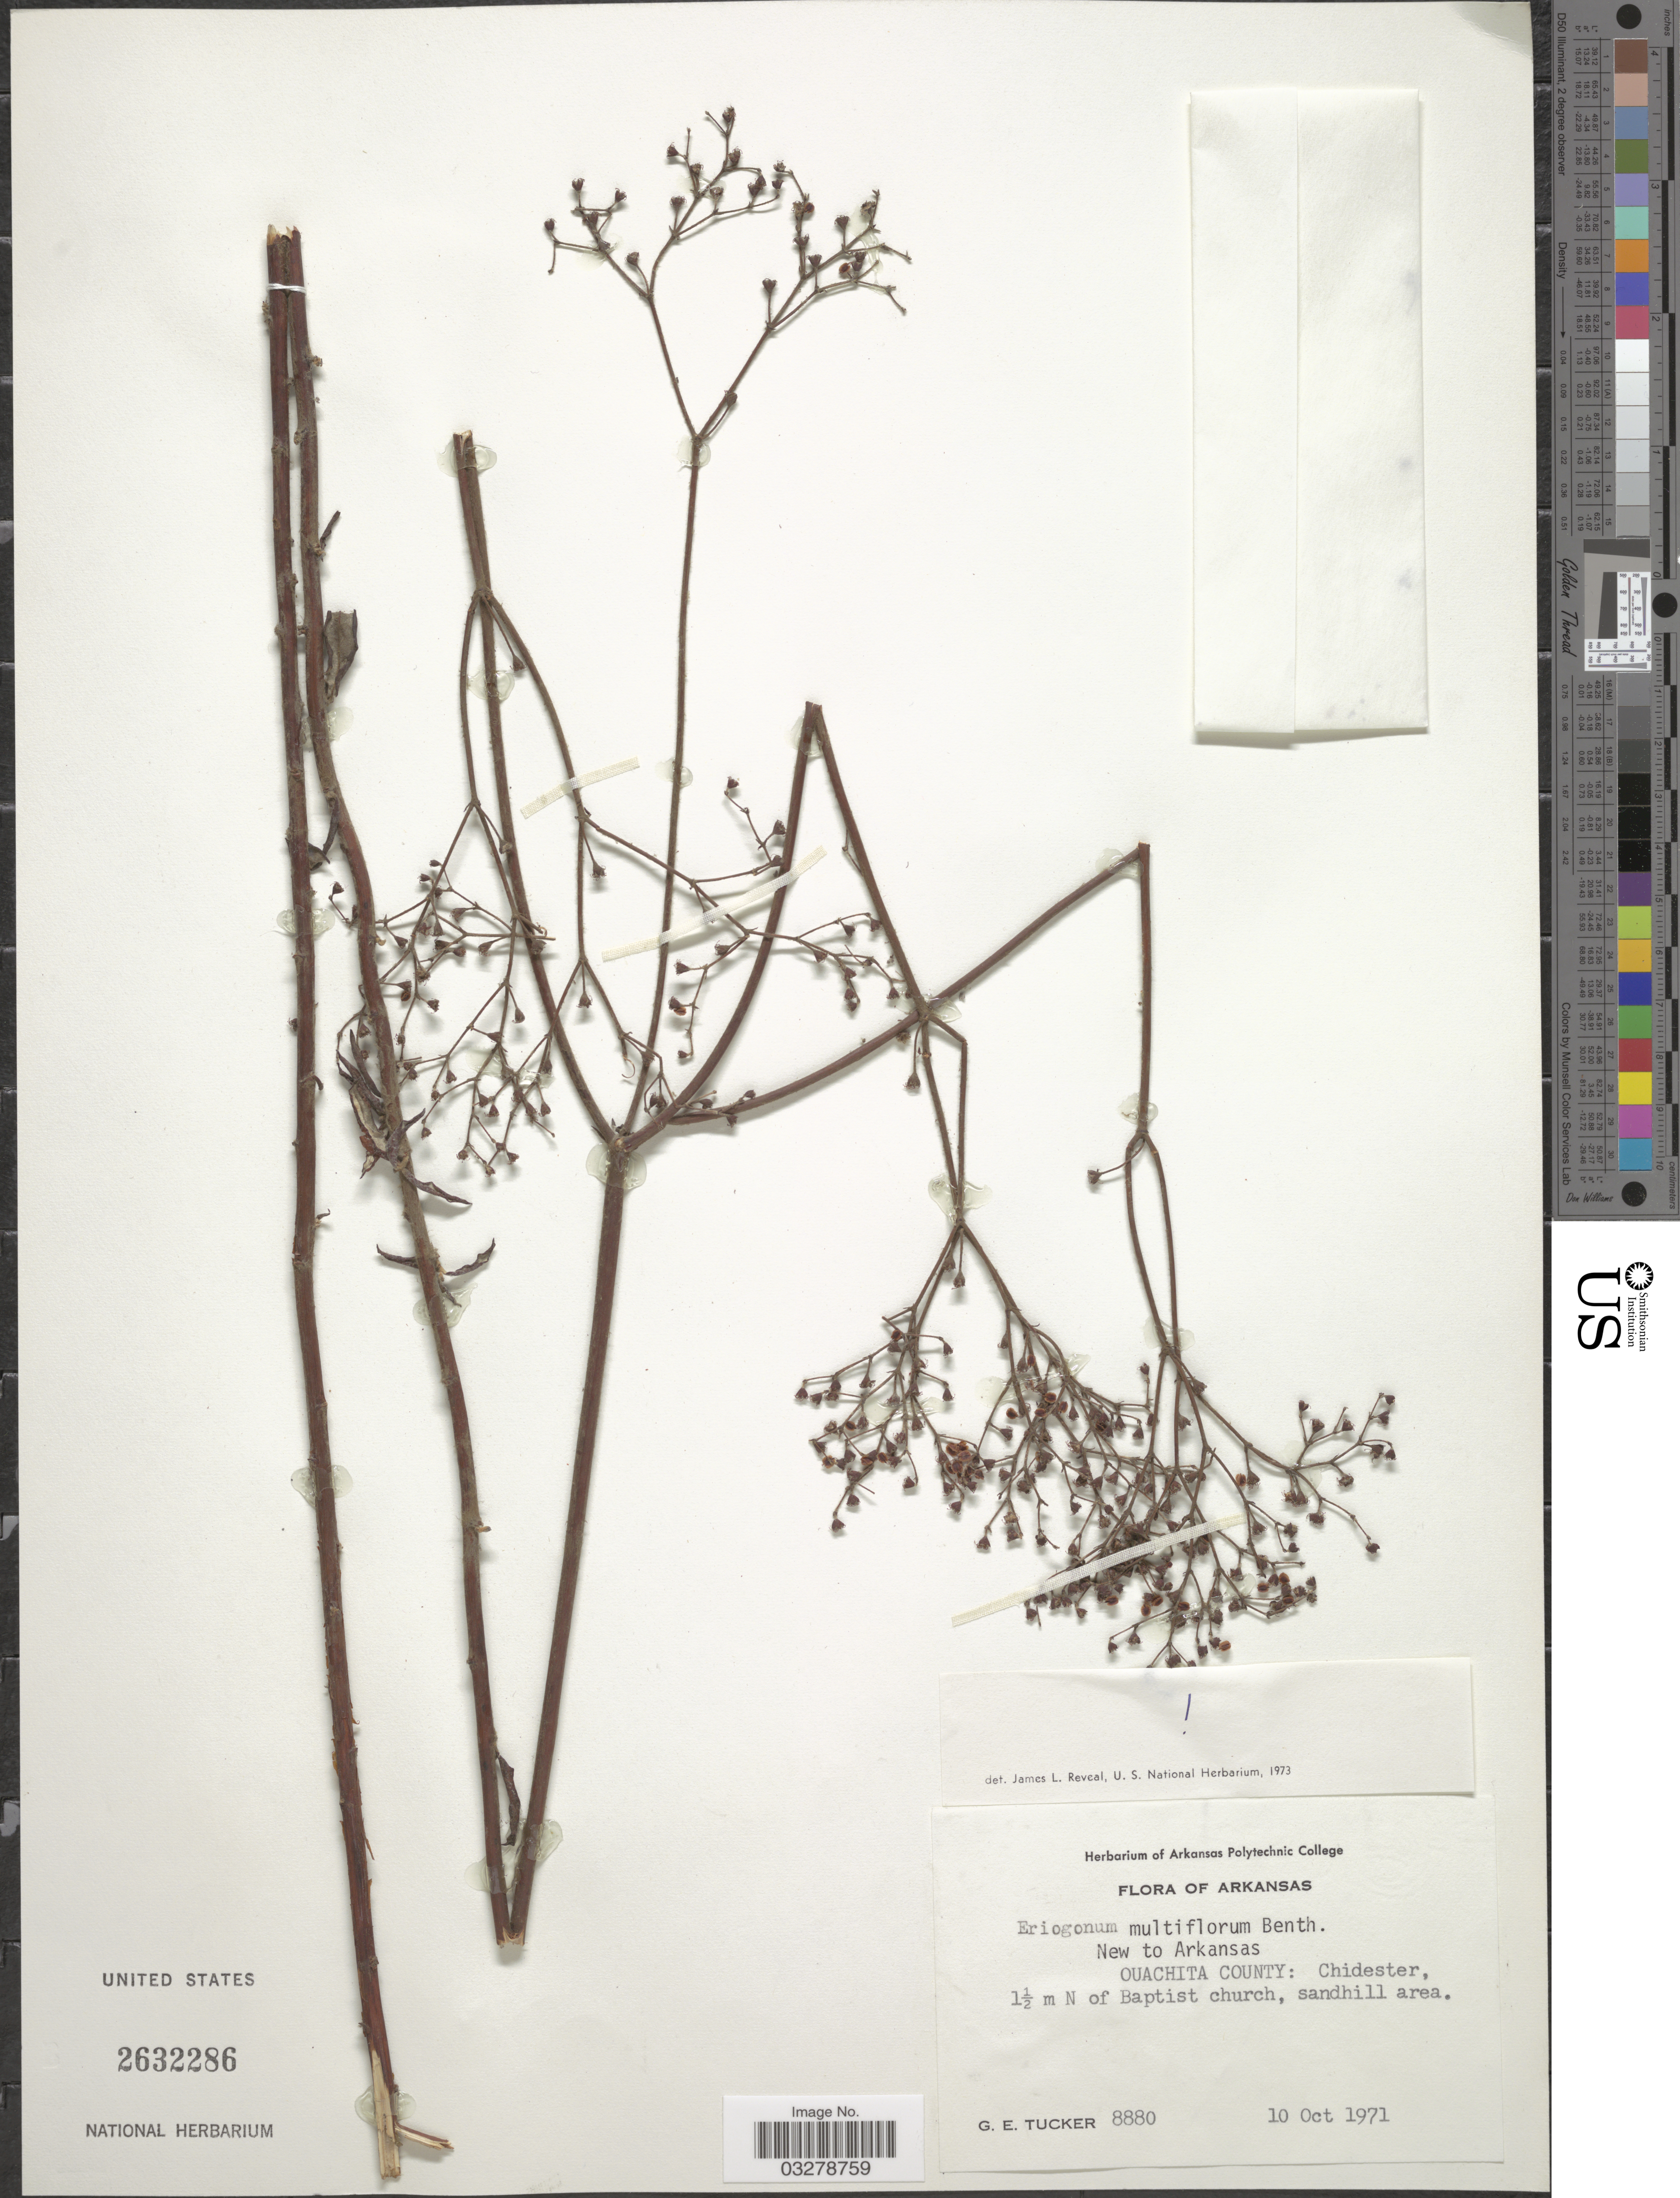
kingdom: Plantae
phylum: Tracheophyta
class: Magnoliopsida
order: Caryophyllales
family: Polygonaceae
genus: Eriogonum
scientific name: Eriogonum multiflorum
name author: Benth.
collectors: G. Tucker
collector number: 880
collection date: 1971-10-10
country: United States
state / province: Arkansas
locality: Ouachita County: Chidester, 1½ m N of Baptist church, sandhill area.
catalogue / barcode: US 2632286